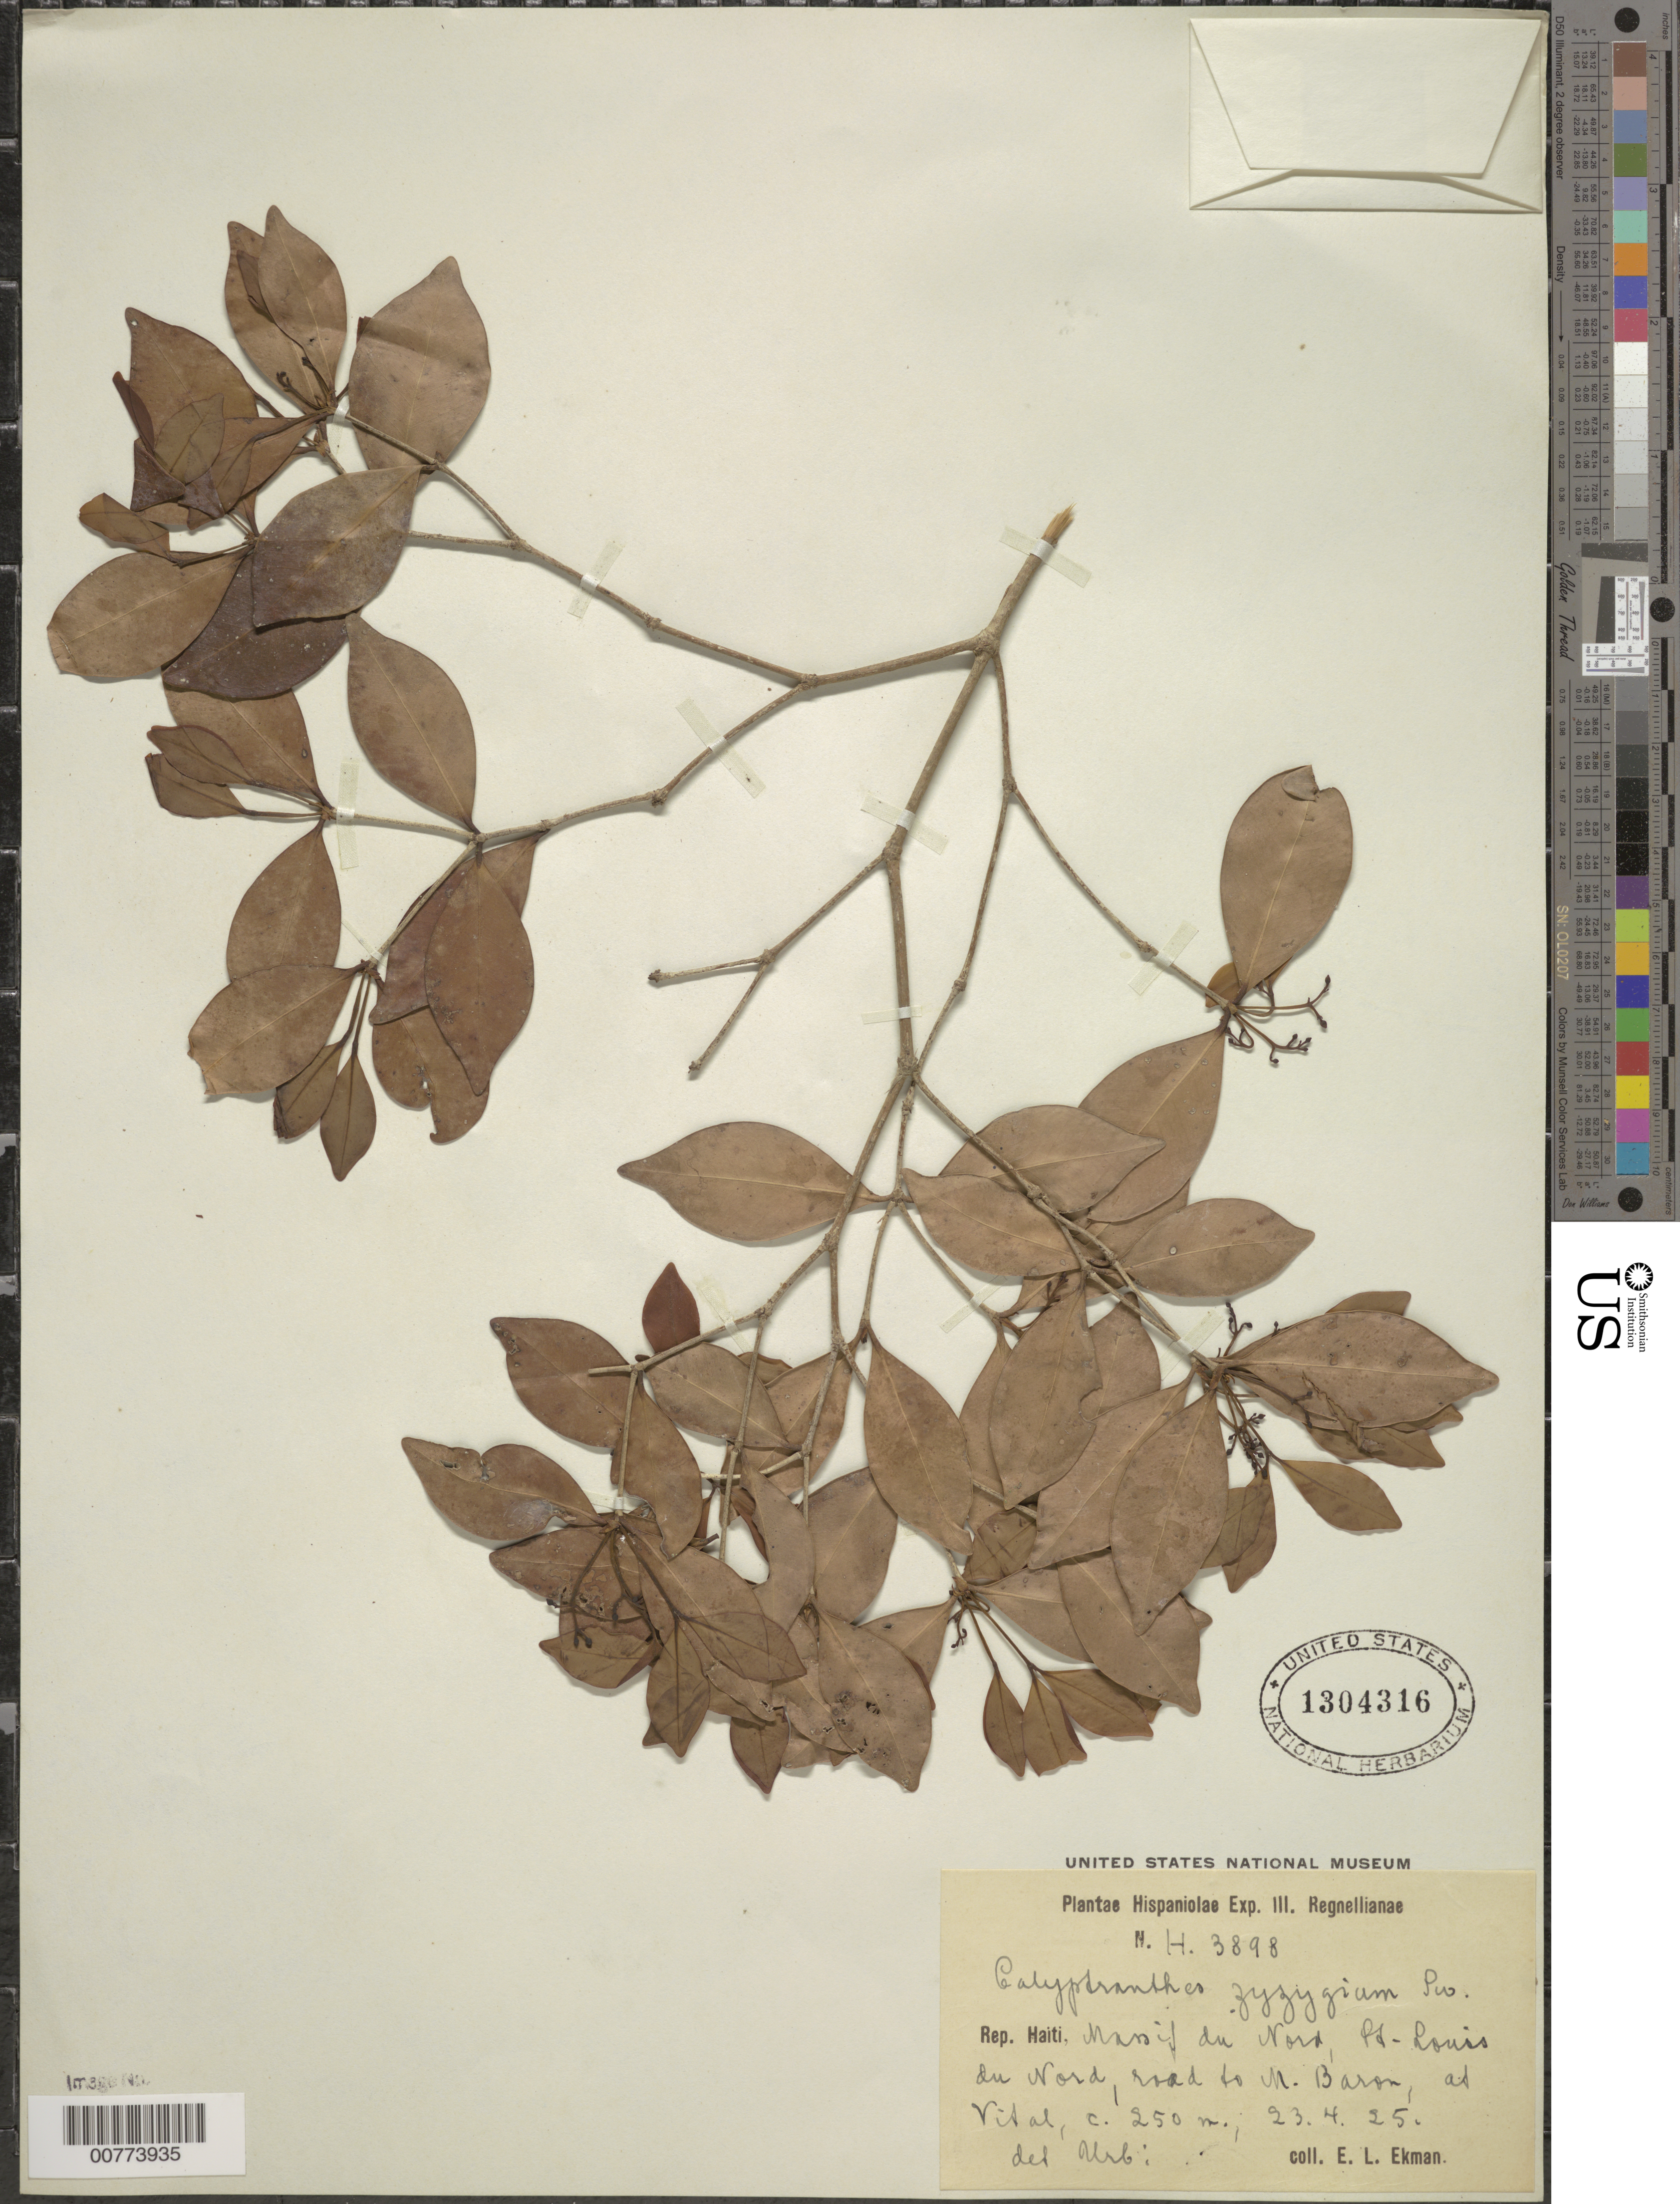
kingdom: Plantae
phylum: Tracheophyta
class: Magnoliopsida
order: Myrtales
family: Myrtaceae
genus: Myrcia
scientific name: Myrcia zuzygium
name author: (L.) A.R. Lourenço & E. Lucas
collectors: E. L. Ekman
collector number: H 3898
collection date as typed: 23 Apr 1925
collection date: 1925-04-23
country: Haiti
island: Hispaniola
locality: Massif du Nord, St. Louis du Nord, road to M. Baron, at Vital.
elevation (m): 250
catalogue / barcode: US 1304316